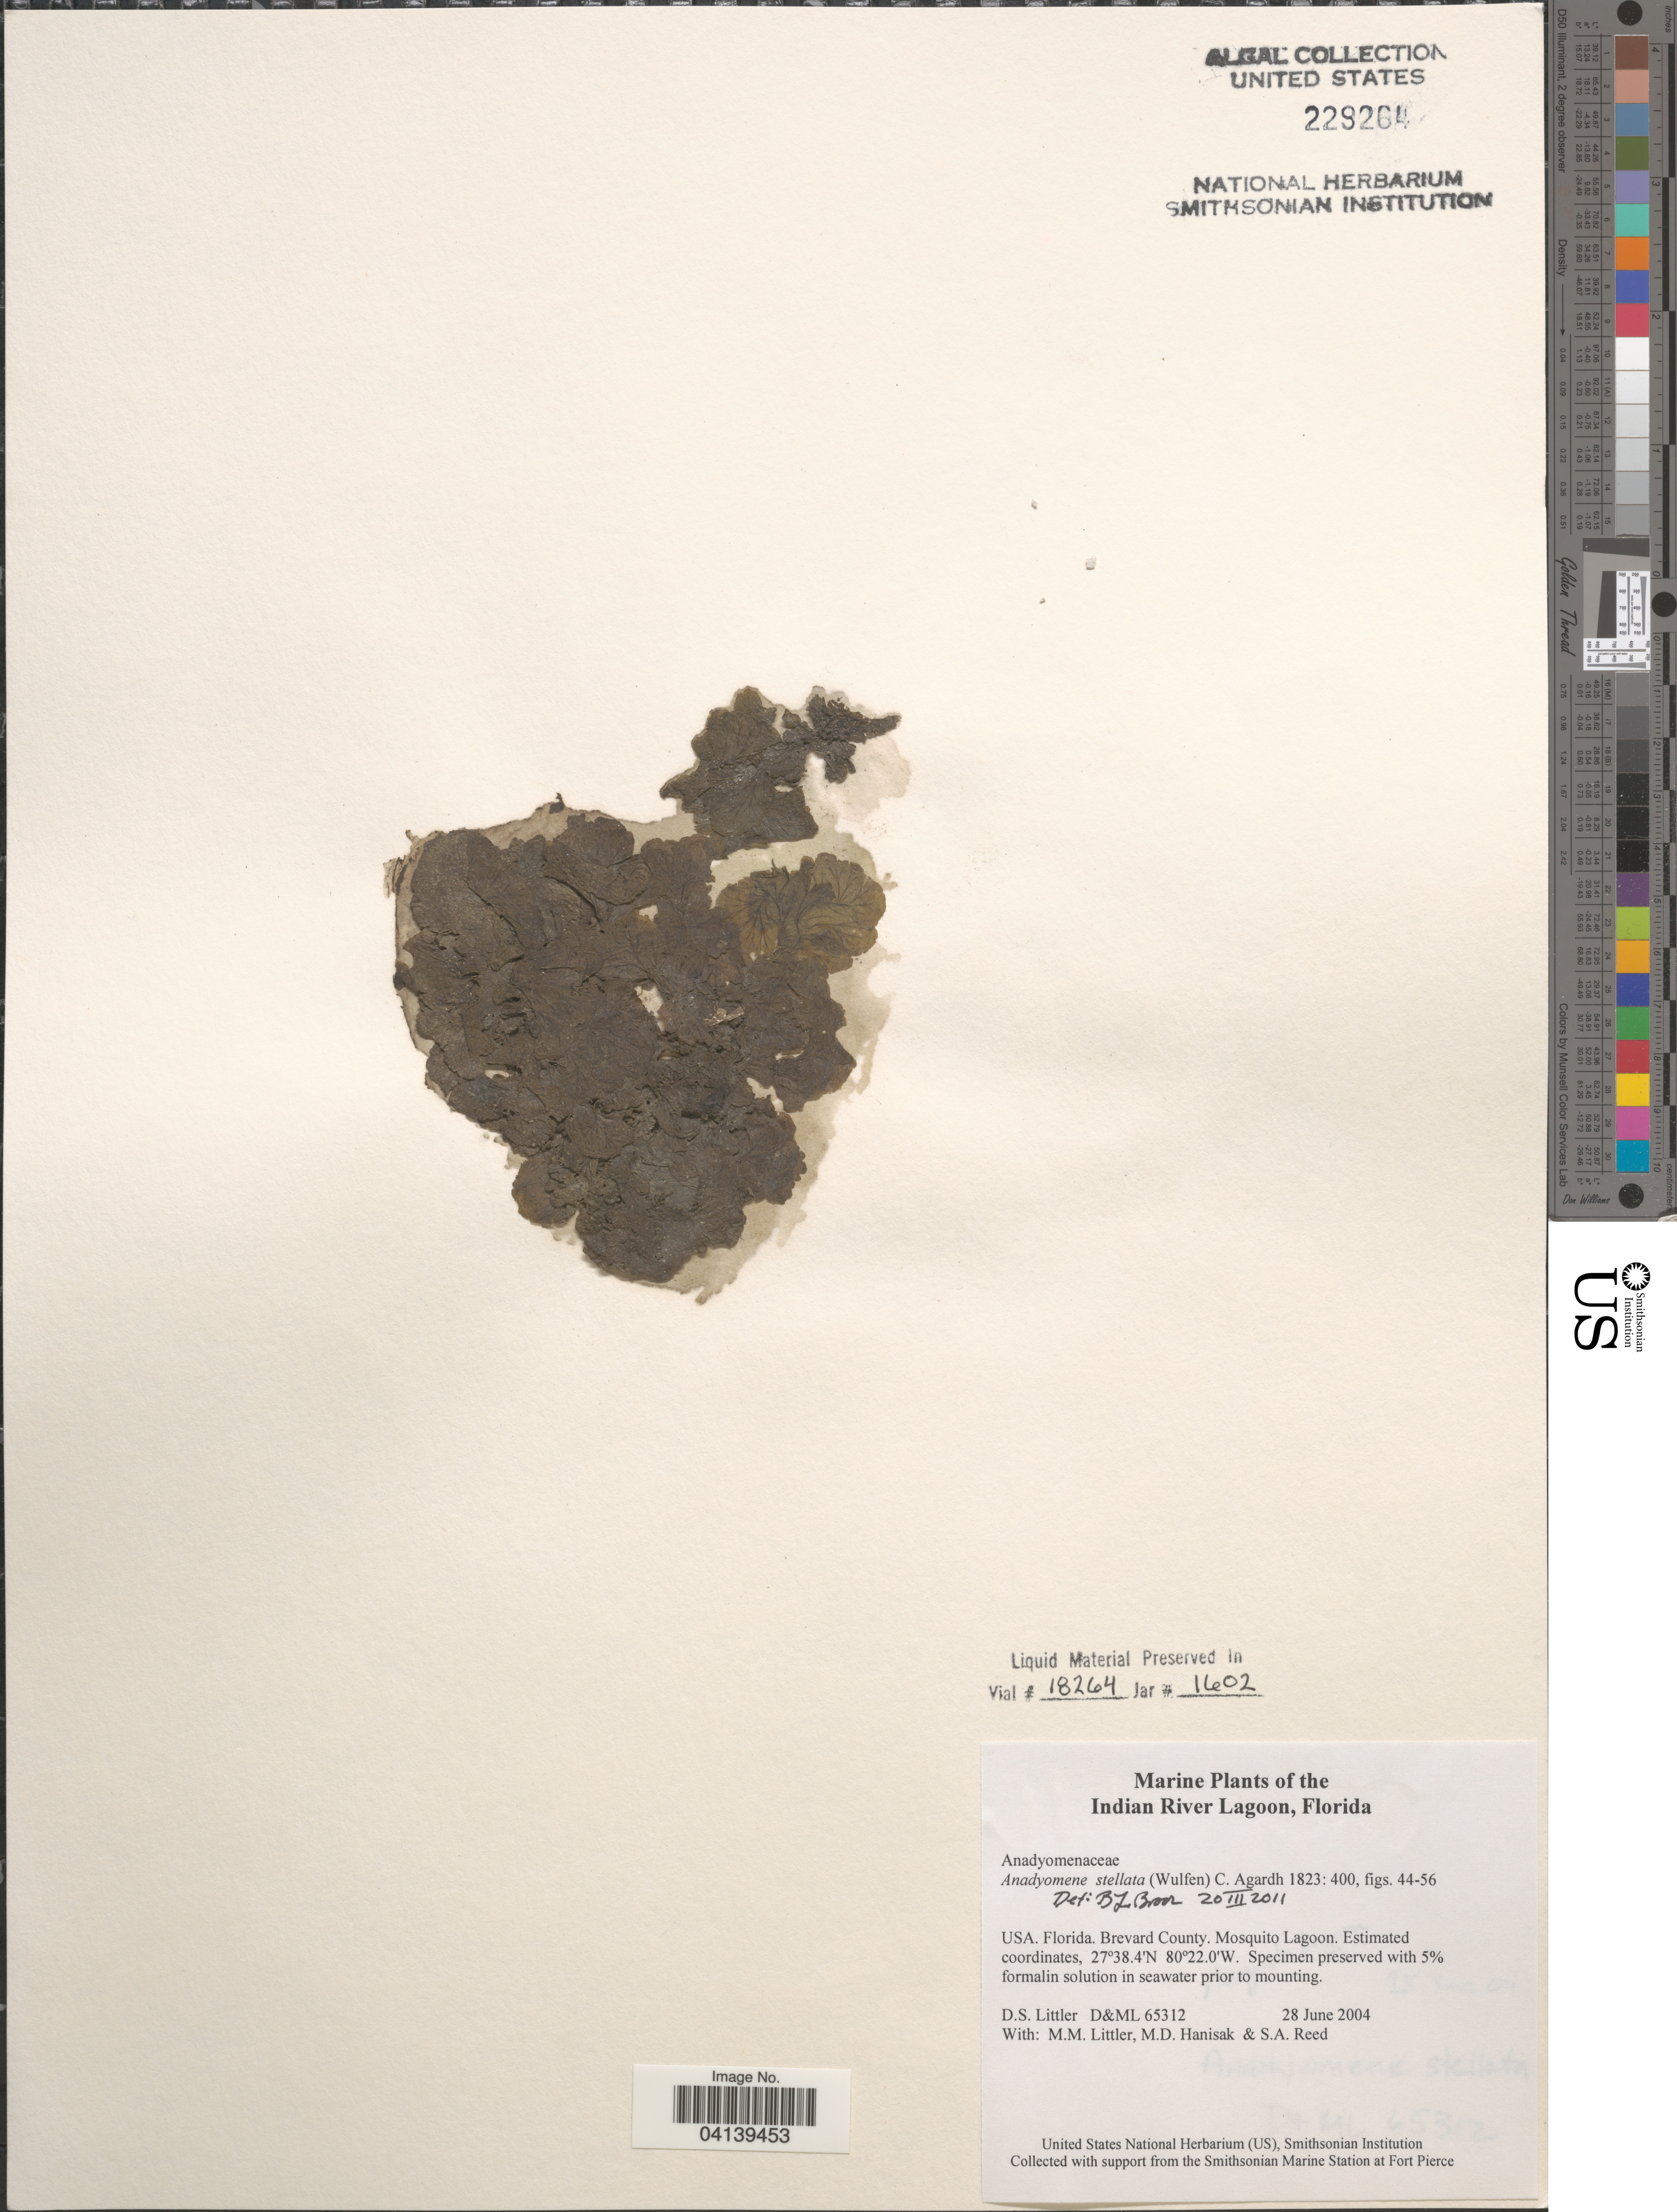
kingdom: Plantae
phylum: Chlorophyta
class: Ulvophyceae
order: Cladophorales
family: Anadyomenaceae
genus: Anadyomene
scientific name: Anadyomene stellata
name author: (Wulfen) C. Agardh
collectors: D. S. Littler, M. Hanisak & S. Reed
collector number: D&ML65312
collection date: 2004-06-28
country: United States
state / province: Florida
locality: Indian River Lagoon. Brevard County. Mosquito Lagoon.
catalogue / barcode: US 229264